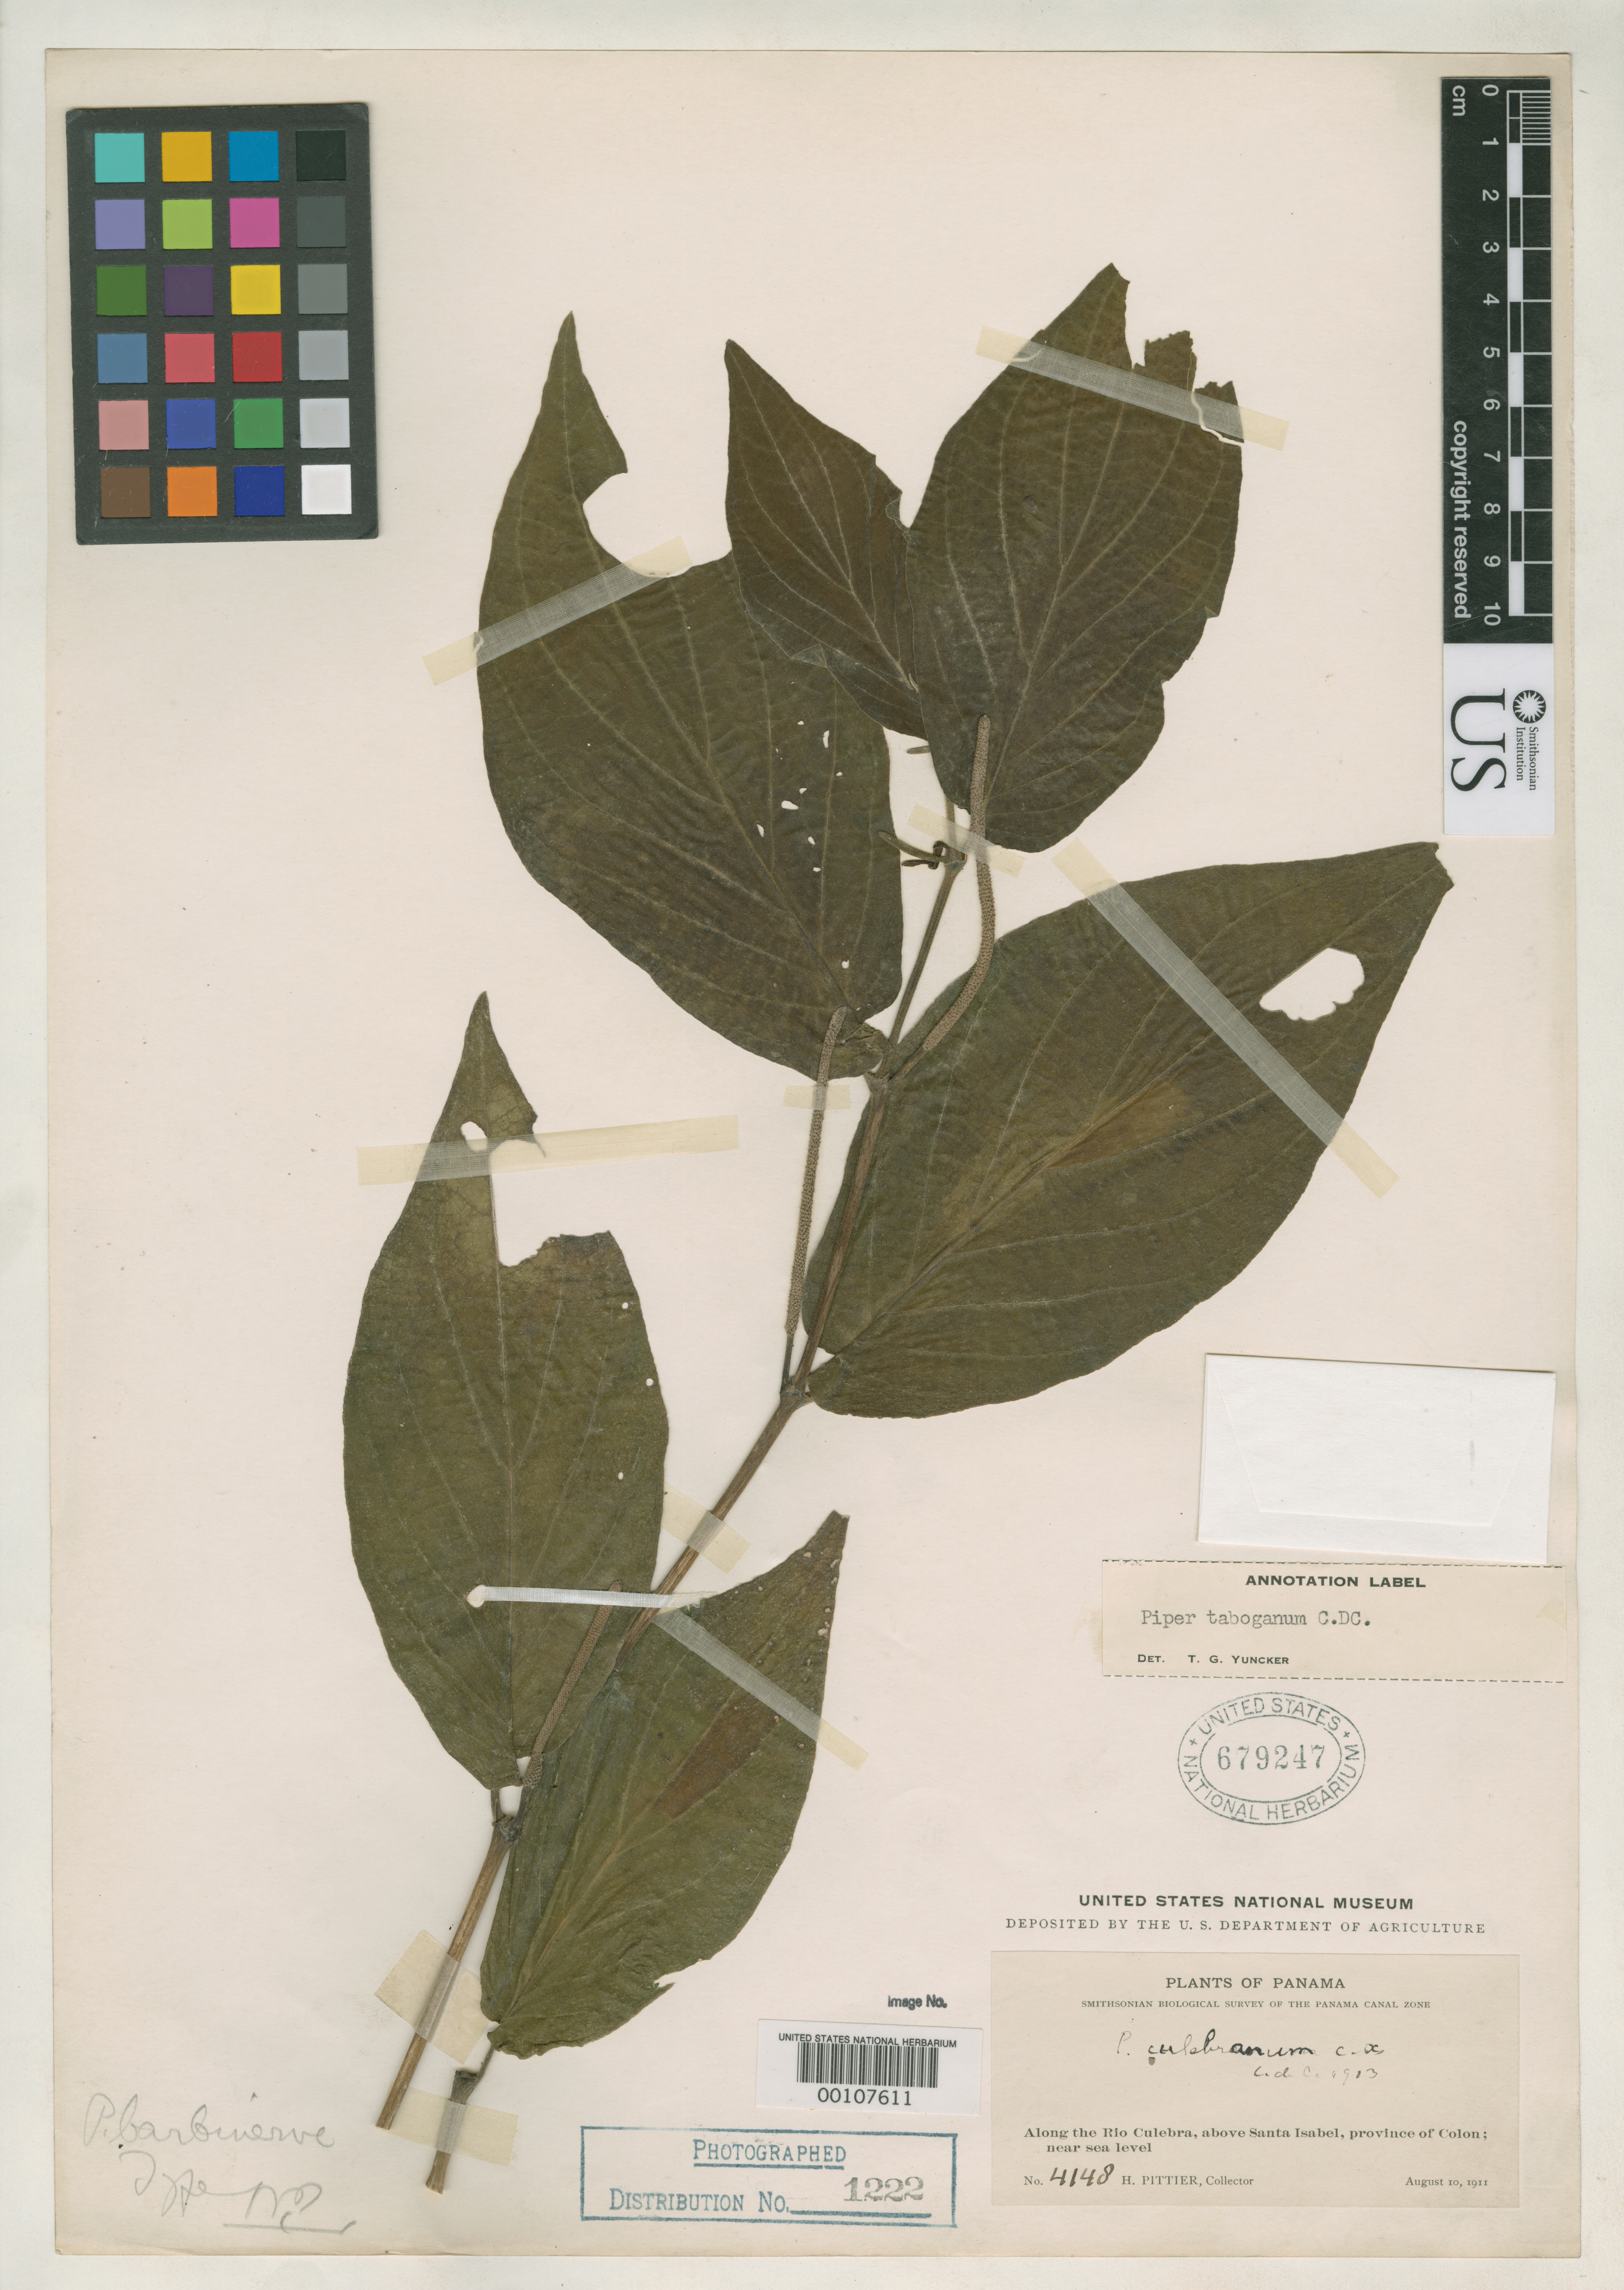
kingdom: Plantae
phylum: Tracheophyta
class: Magnoliopsida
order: Piperales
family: Piperaceae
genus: Piper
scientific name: Piper barbinerve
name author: Trel.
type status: Holotype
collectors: H. F. Pittier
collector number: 4148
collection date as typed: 10 Aug 1911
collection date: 1911-08-10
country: Panama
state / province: Colón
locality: Rio Culebra, above Santa Isabel.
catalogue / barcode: US 679247